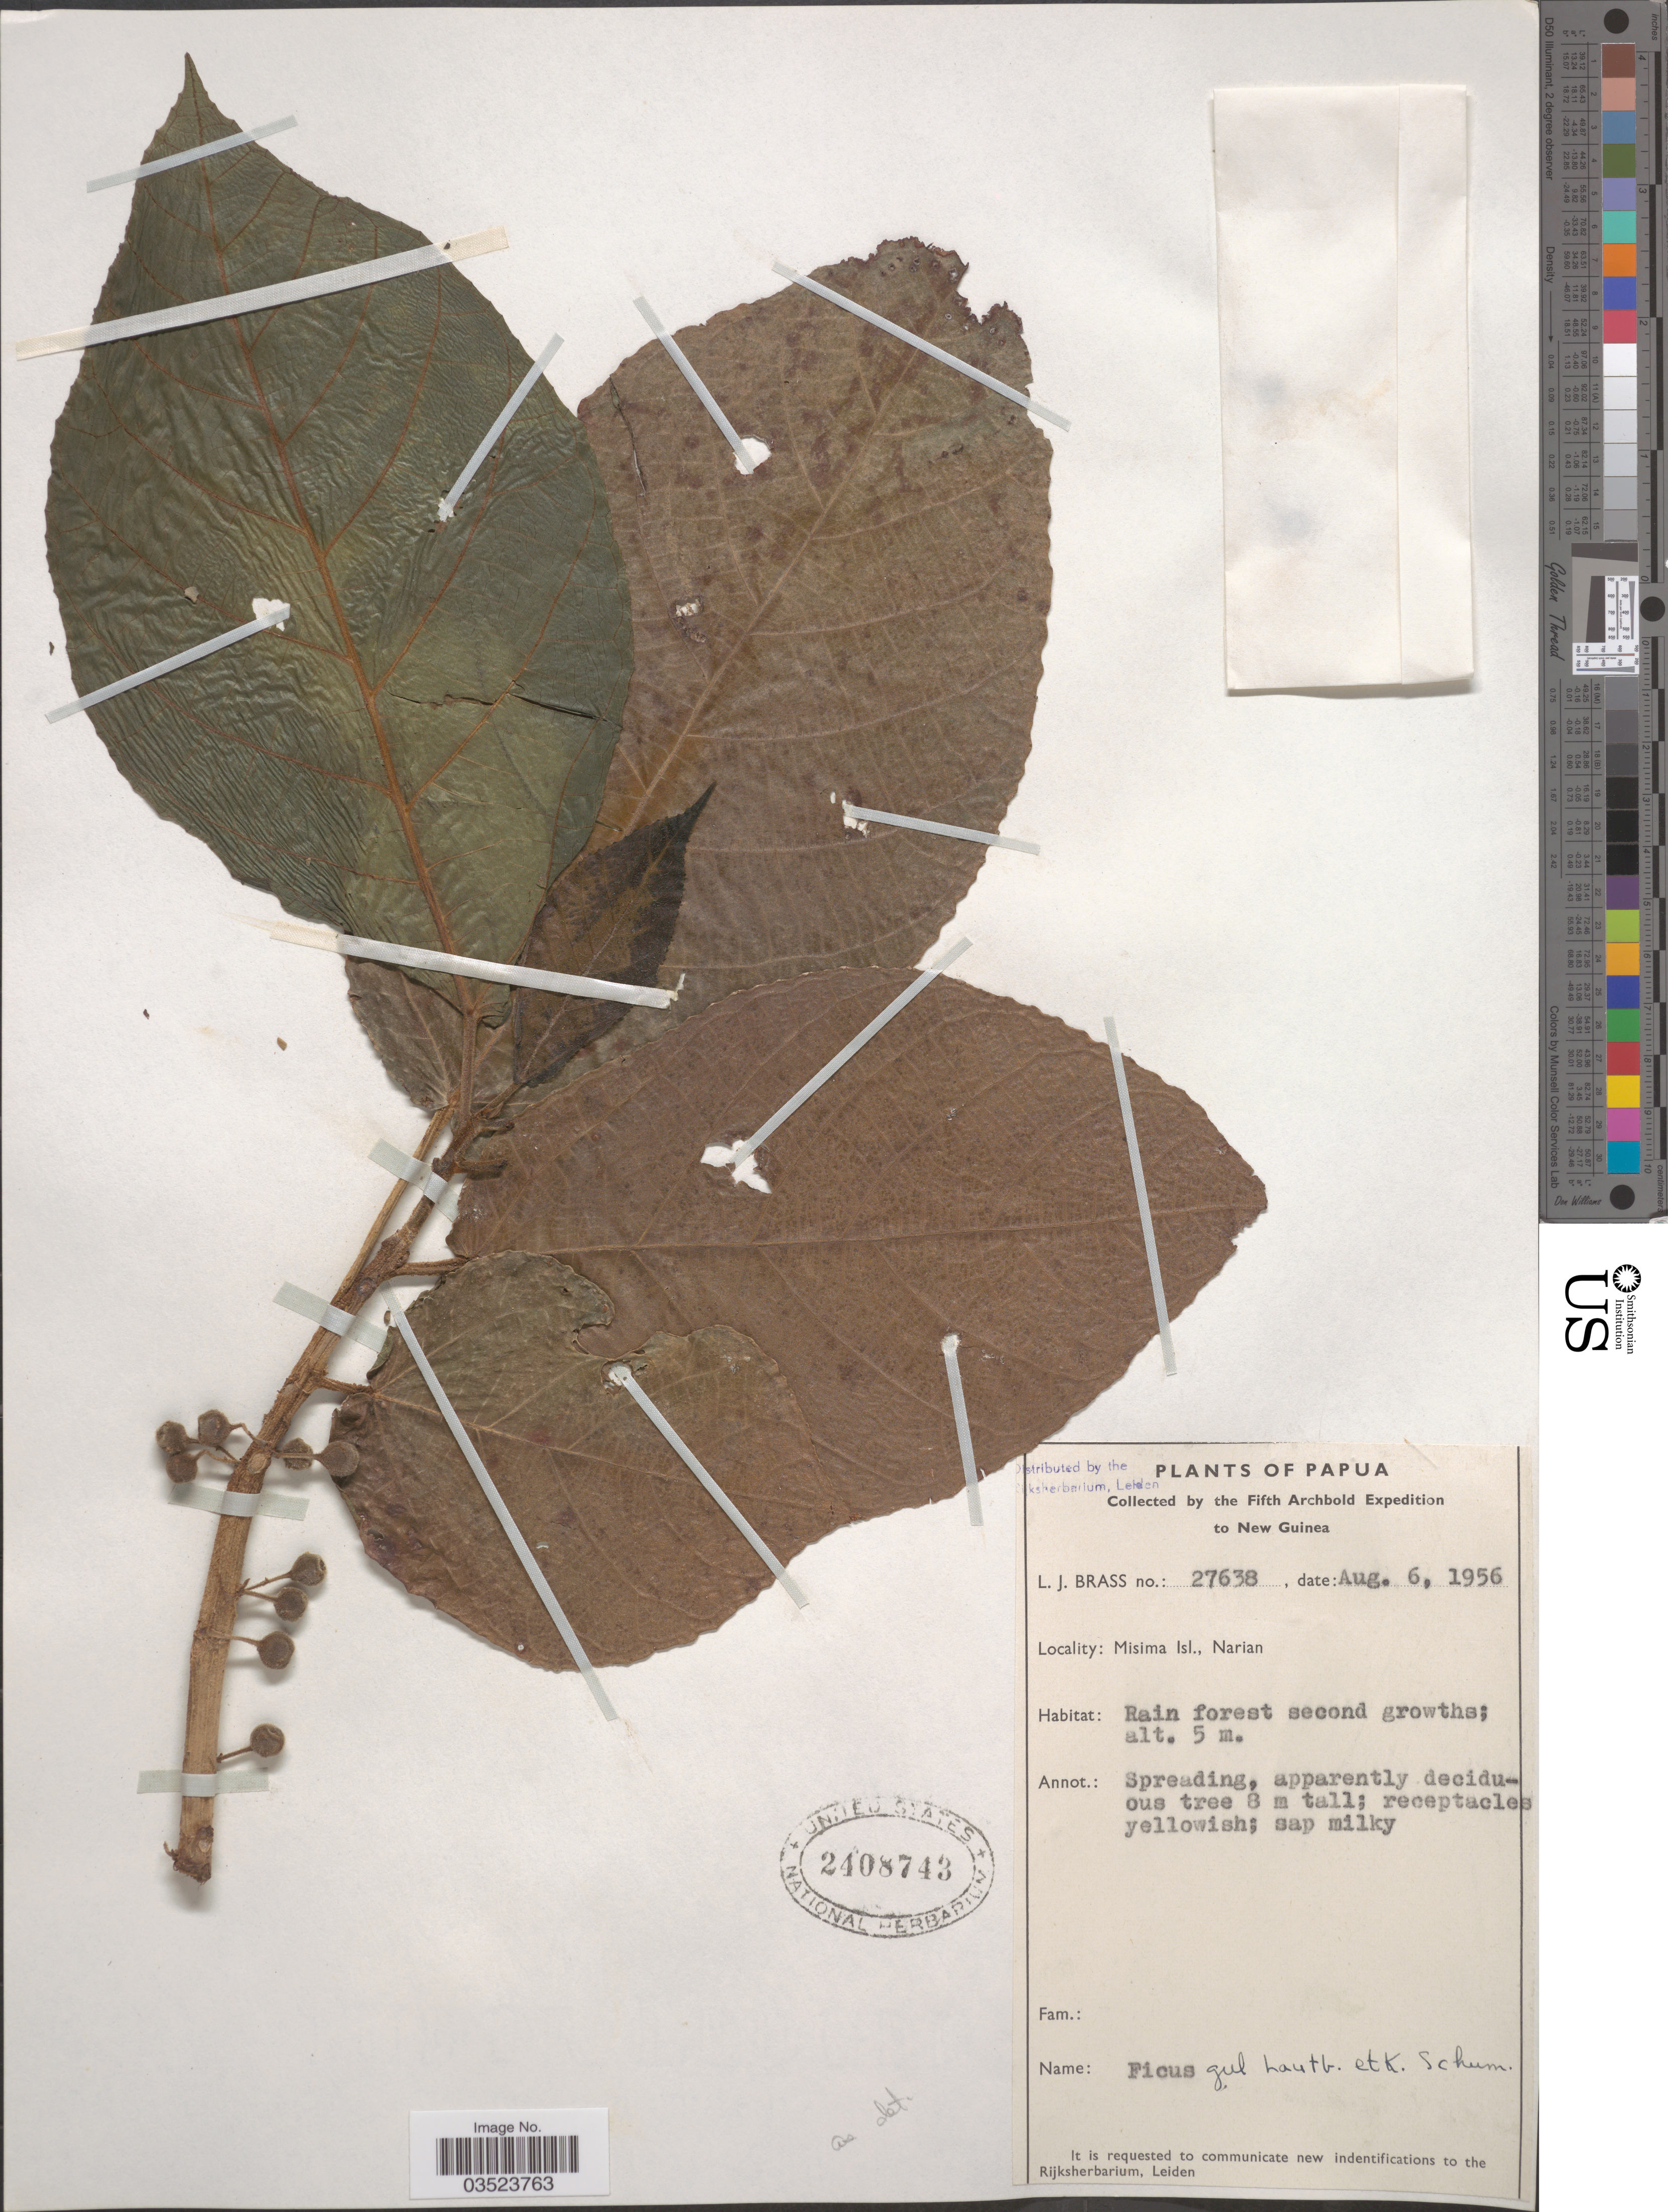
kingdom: Plantae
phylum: Tracheophyta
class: Magnoliopsida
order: Rosales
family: Moraceae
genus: Ficus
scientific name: Ficus gul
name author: Lauterb. & K. Schum.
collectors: L. J. Brass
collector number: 27638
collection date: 1956-08-06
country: Papua New Guinea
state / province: Milne Bay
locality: New Guinea. Misima Isl., Narain.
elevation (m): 5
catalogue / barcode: US 2408743